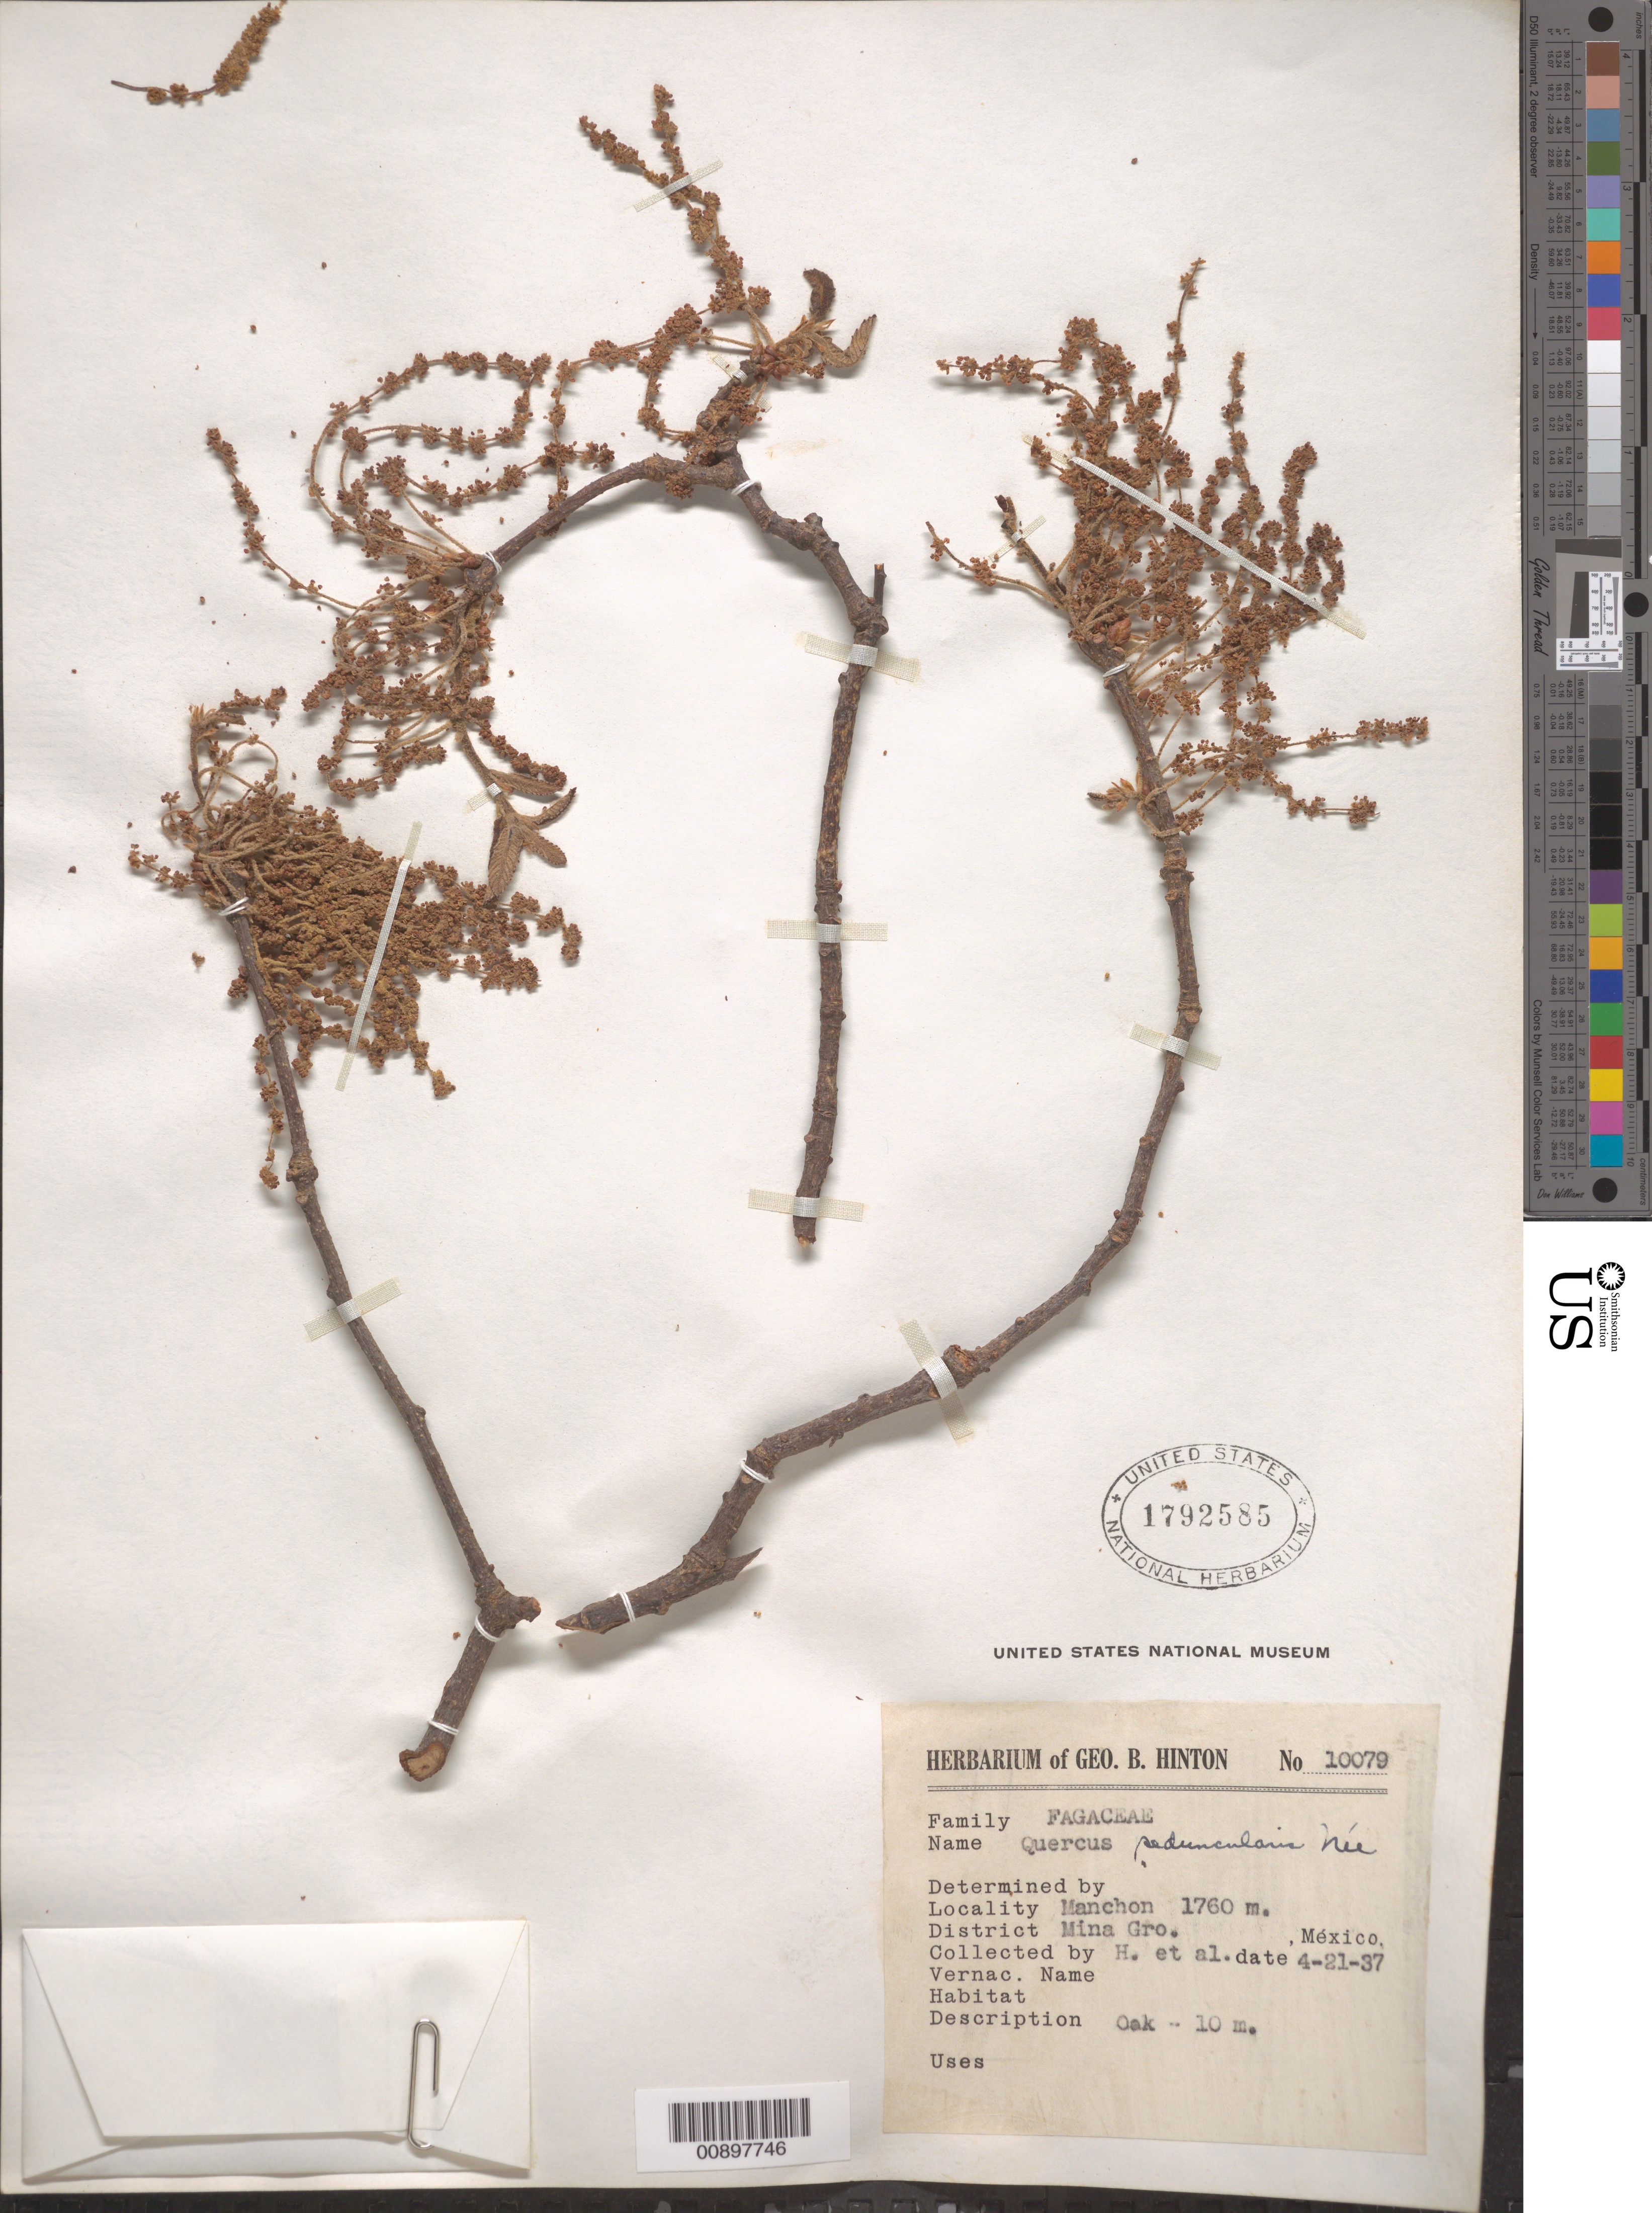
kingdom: Plantae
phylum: Tracheophyta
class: Magnoliopsida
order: Fagales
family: Fagaceae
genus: Quercus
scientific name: Quercus peduncularis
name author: Née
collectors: G. B. Hinton & et al.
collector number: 10079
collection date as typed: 21 Apr 1937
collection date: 1937-04-21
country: Mexico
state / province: Guerrero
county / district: Mina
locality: Manchon, District of Mina, State of Guerrero.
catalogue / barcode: US 1792585